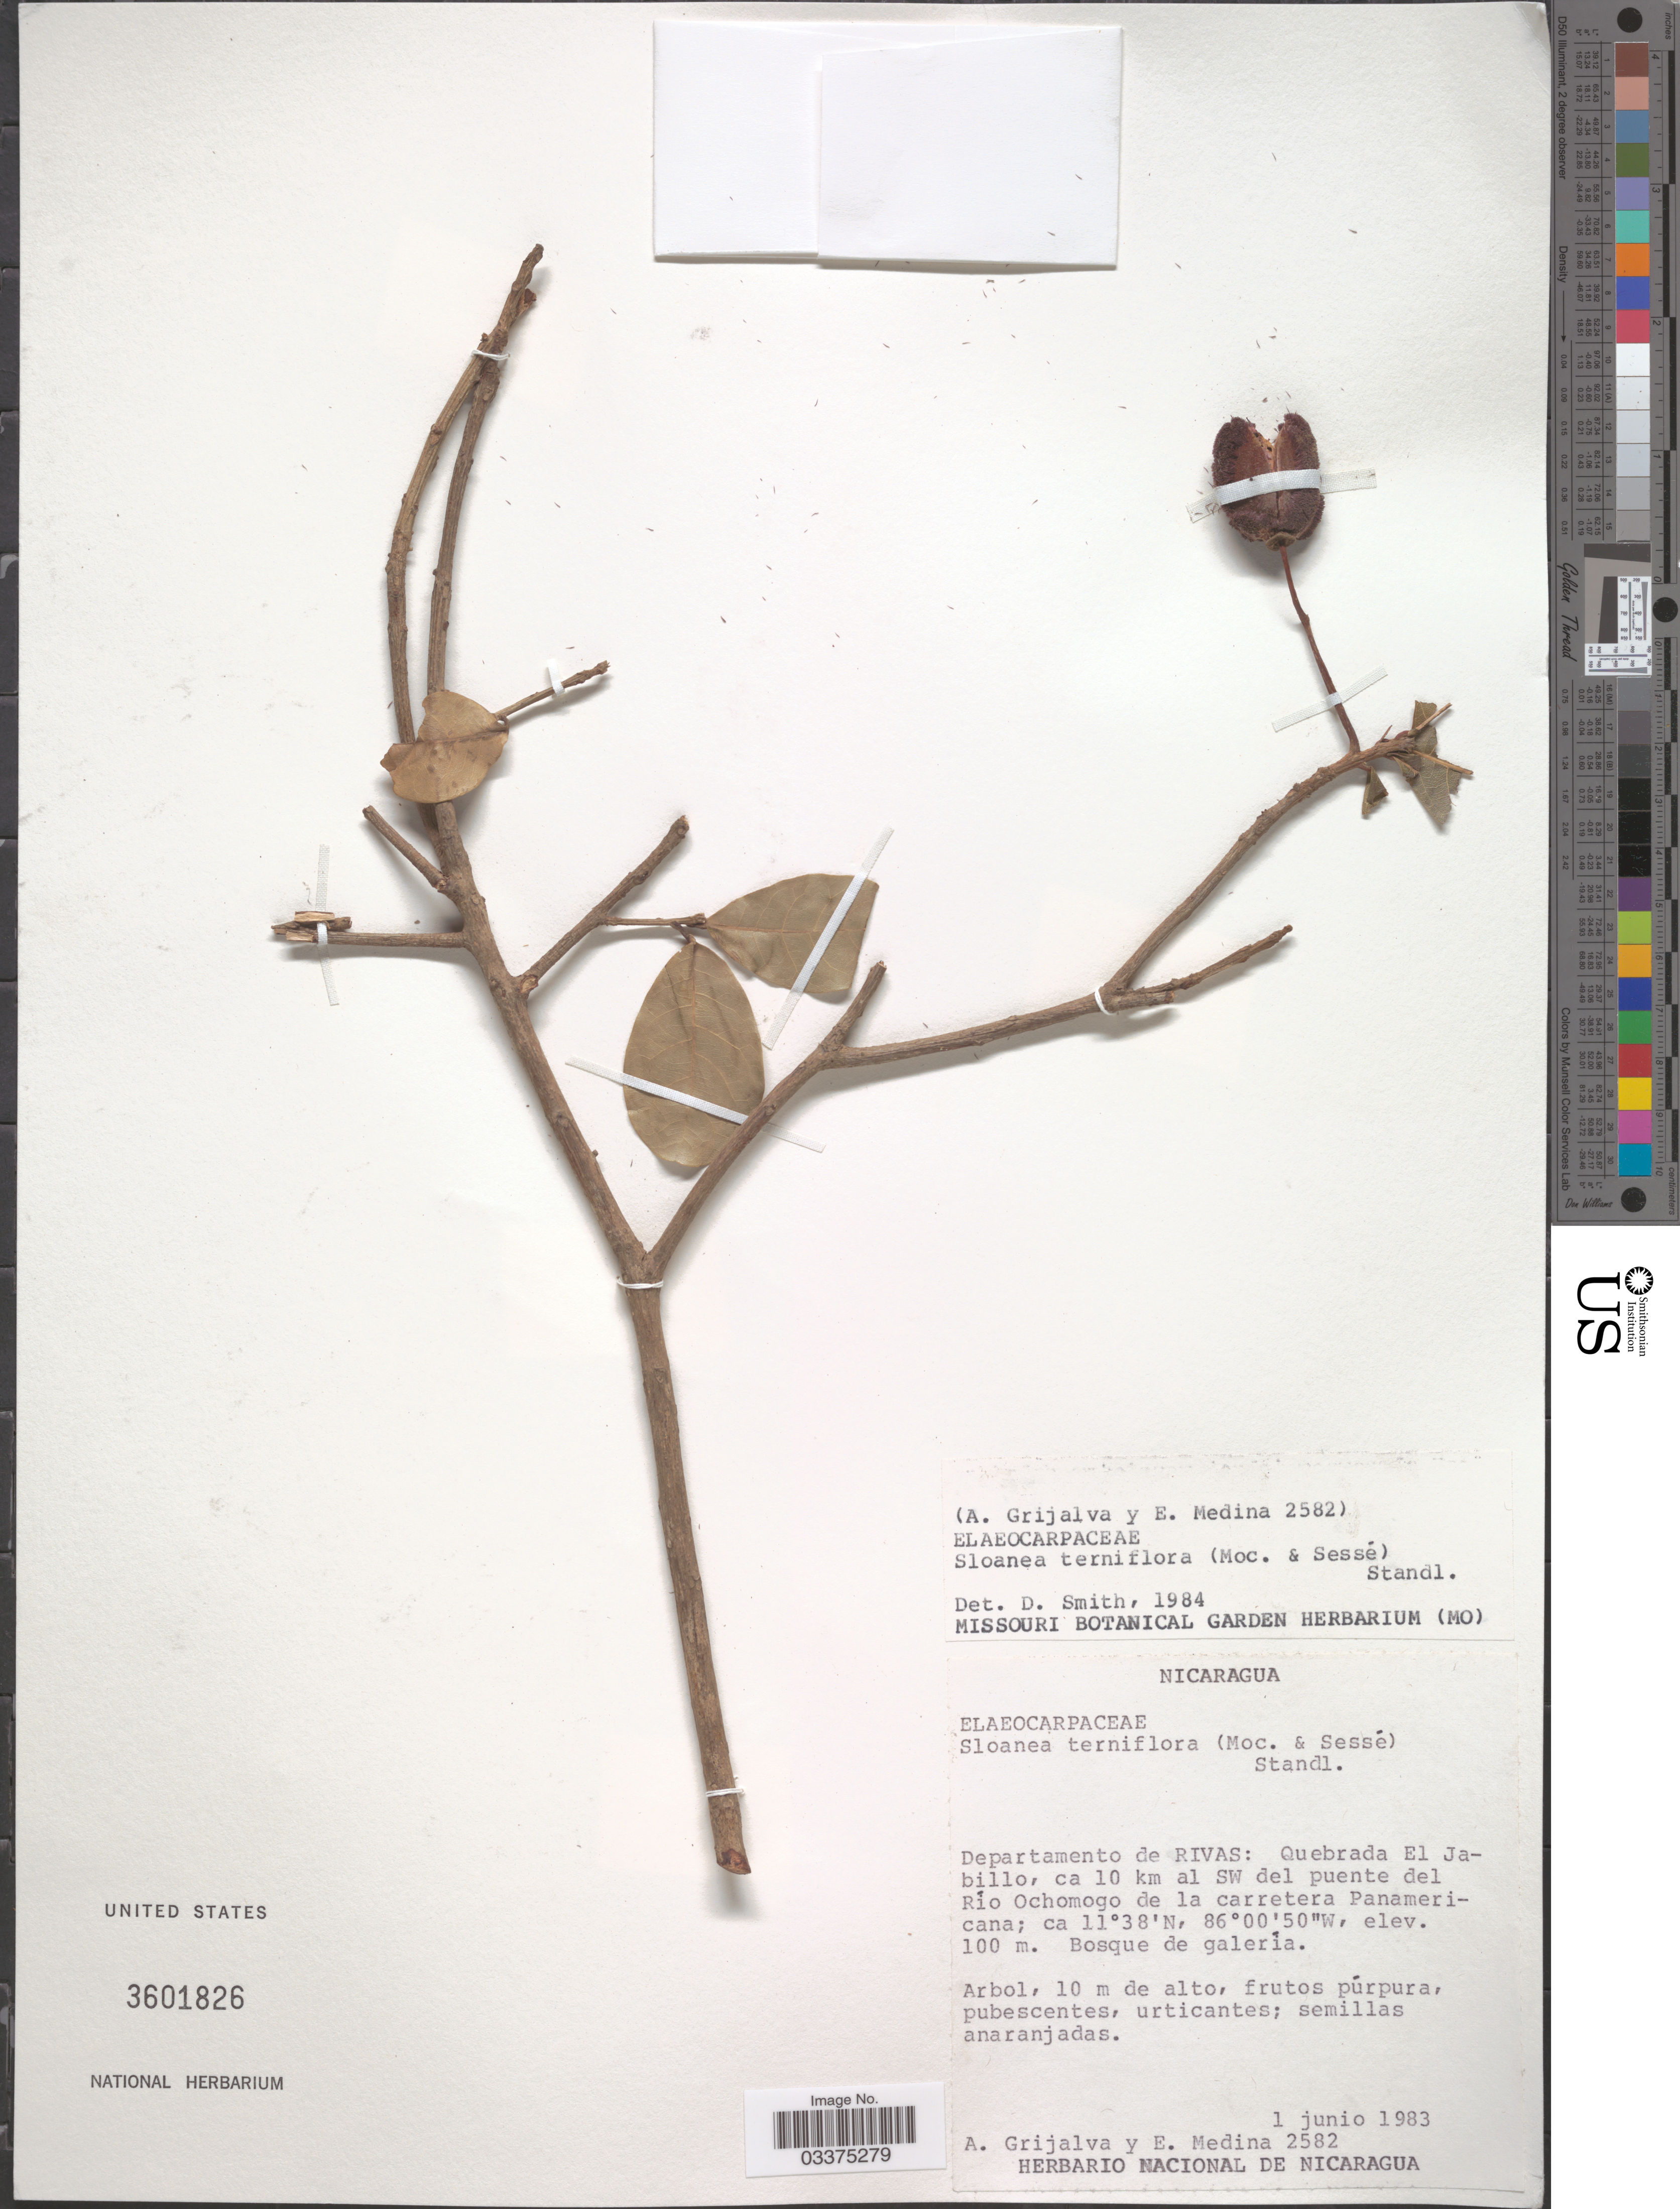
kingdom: Plantae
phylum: Tracheophyta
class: Magnoliopsida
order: Oxalidales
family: Elaeocarpaceae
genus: Sloanea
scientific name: Sloanea terniflora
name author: (Moc. & Sessé ex DC.) Standl.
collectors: A. Grijalva & E. Medina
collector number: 2582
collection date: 1983-06-01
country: Nicaragua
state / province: Rivas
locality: Departamento de Rivas: Quebrada El jabillo, ca 10 km al SW del punete del Río Ochomogo de la carretera Panamericana.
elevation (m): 100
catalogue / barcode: US 3601826